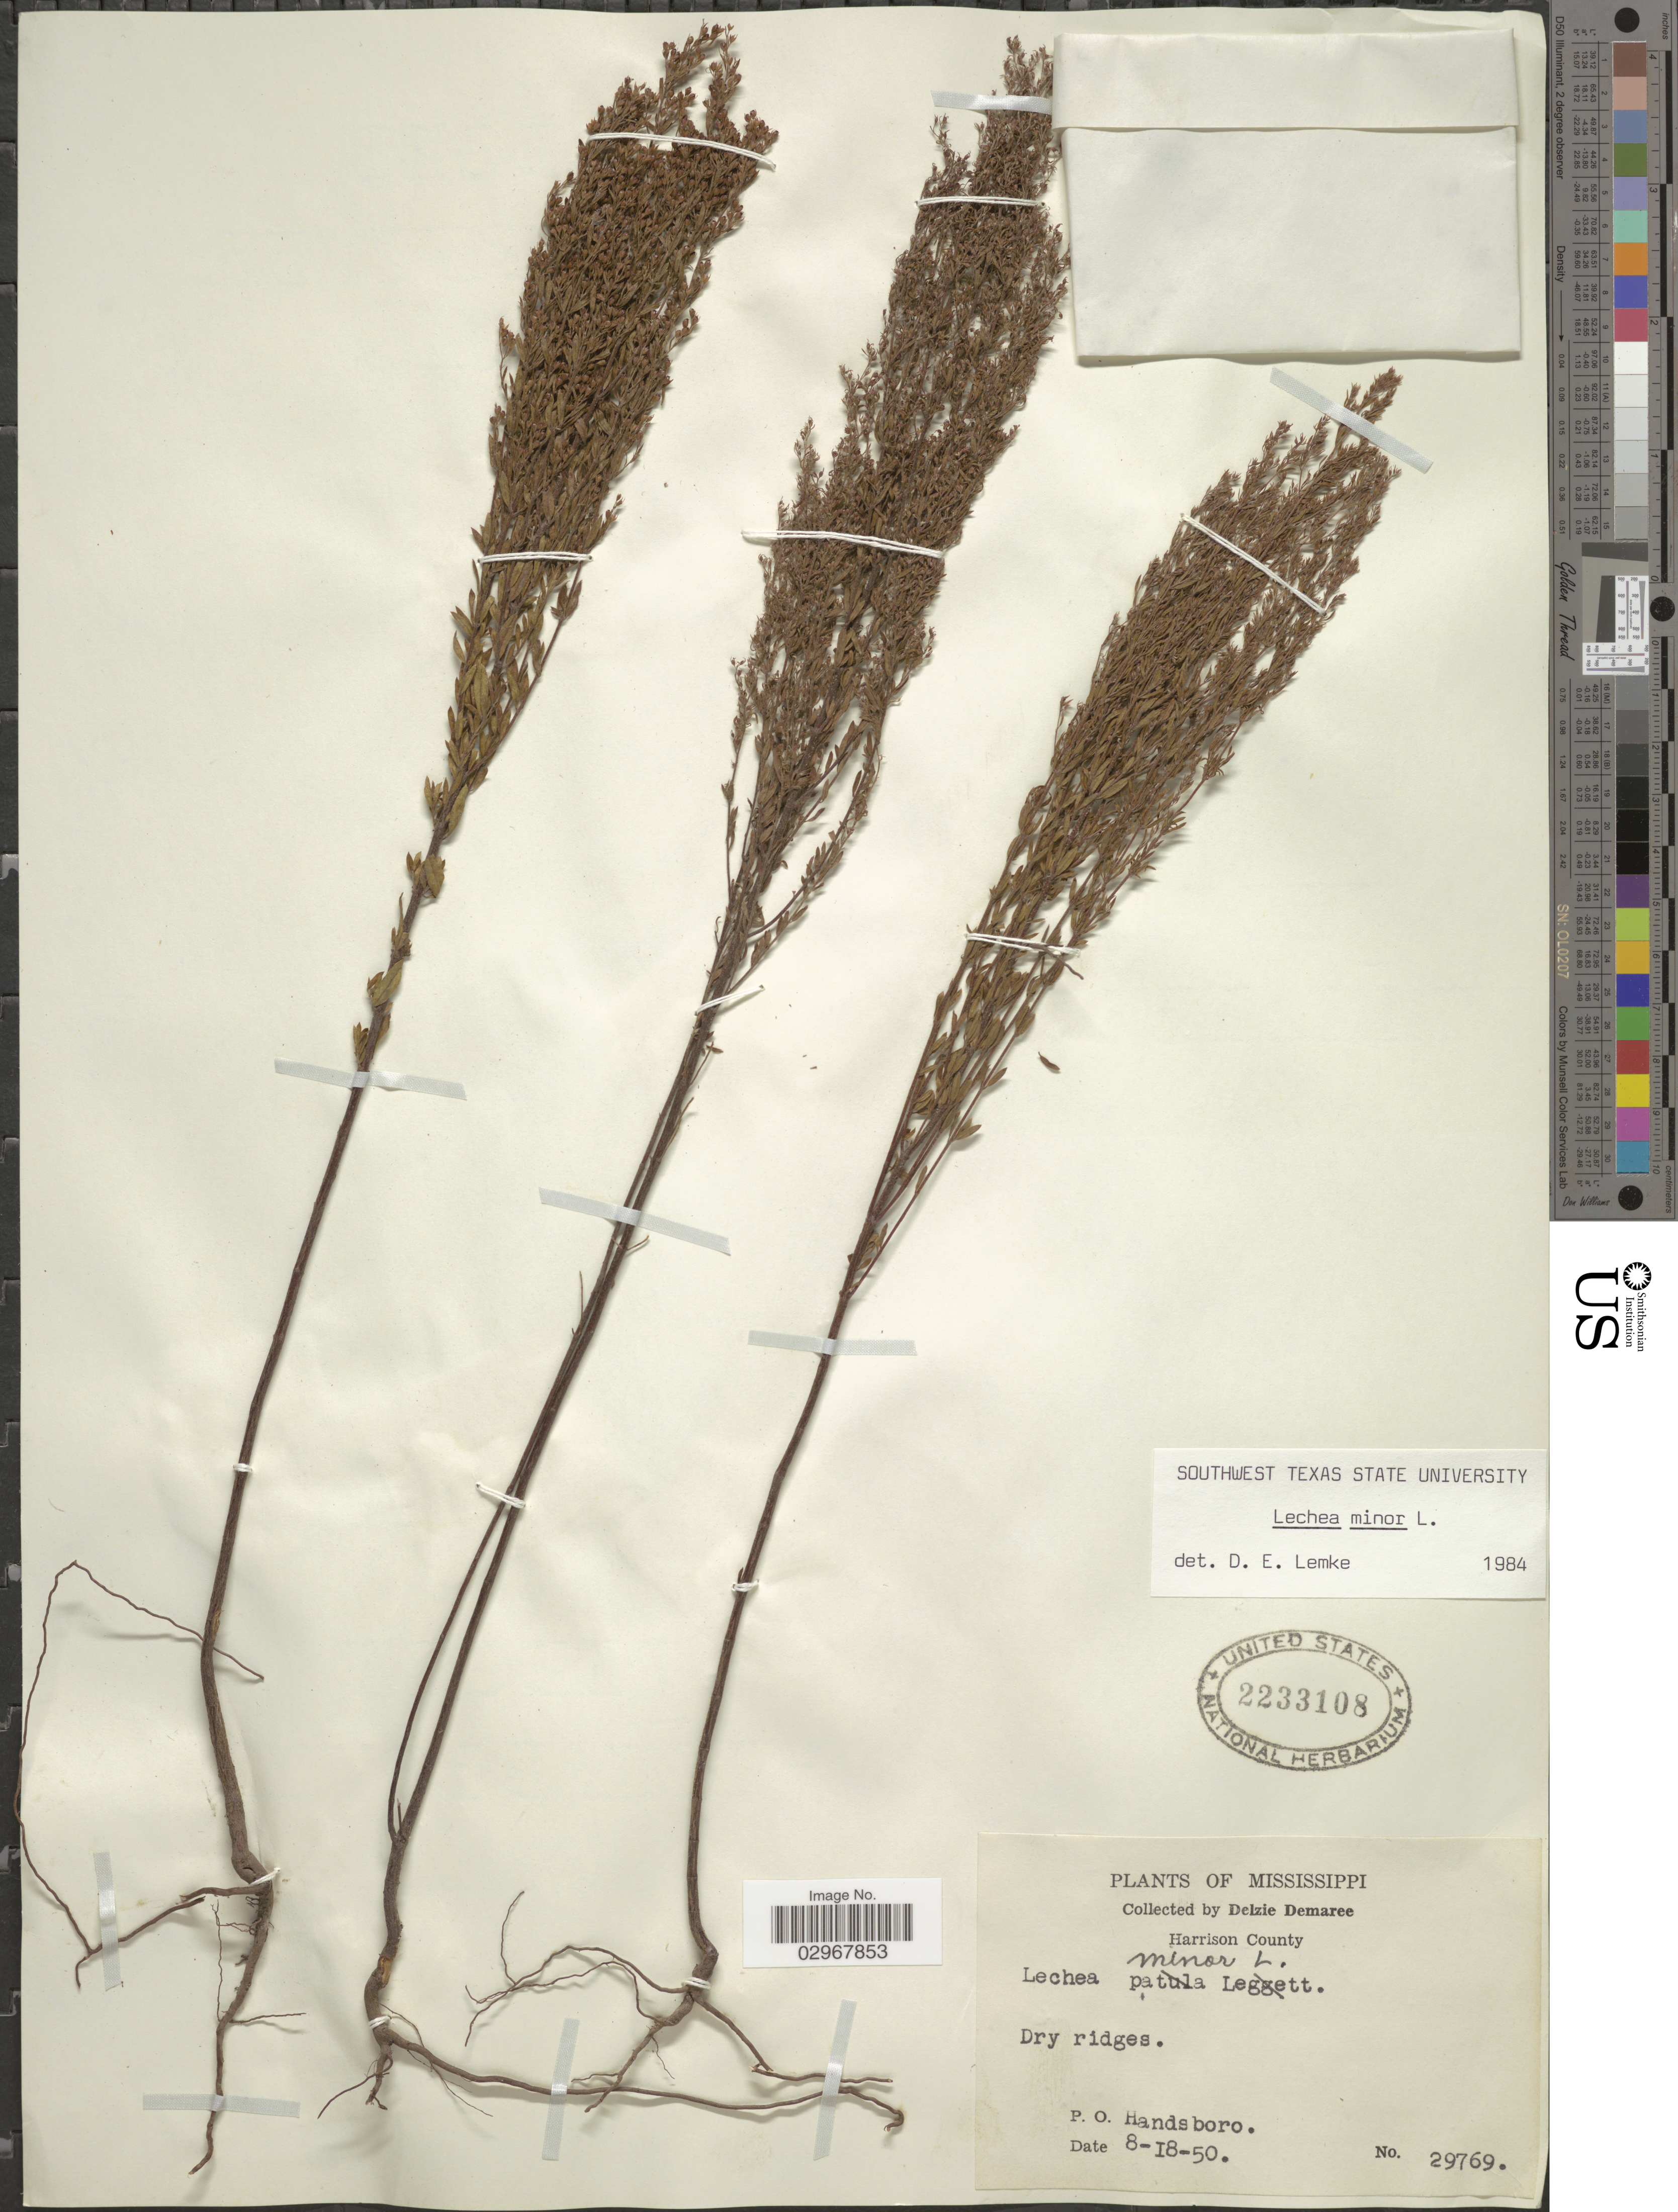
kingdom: Plantae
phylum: Tracheophyta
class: Magnoliopsida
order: Malvales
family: Cistaceae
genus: Lechea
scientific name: Lechea minor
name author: L.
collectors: D. Demaree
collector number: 29769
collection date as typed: Transcribed d/m/y: 18/8/50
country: United States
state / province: Mississippi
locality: Harrison County. P.O. Handsboro.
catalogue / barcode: US 2233108